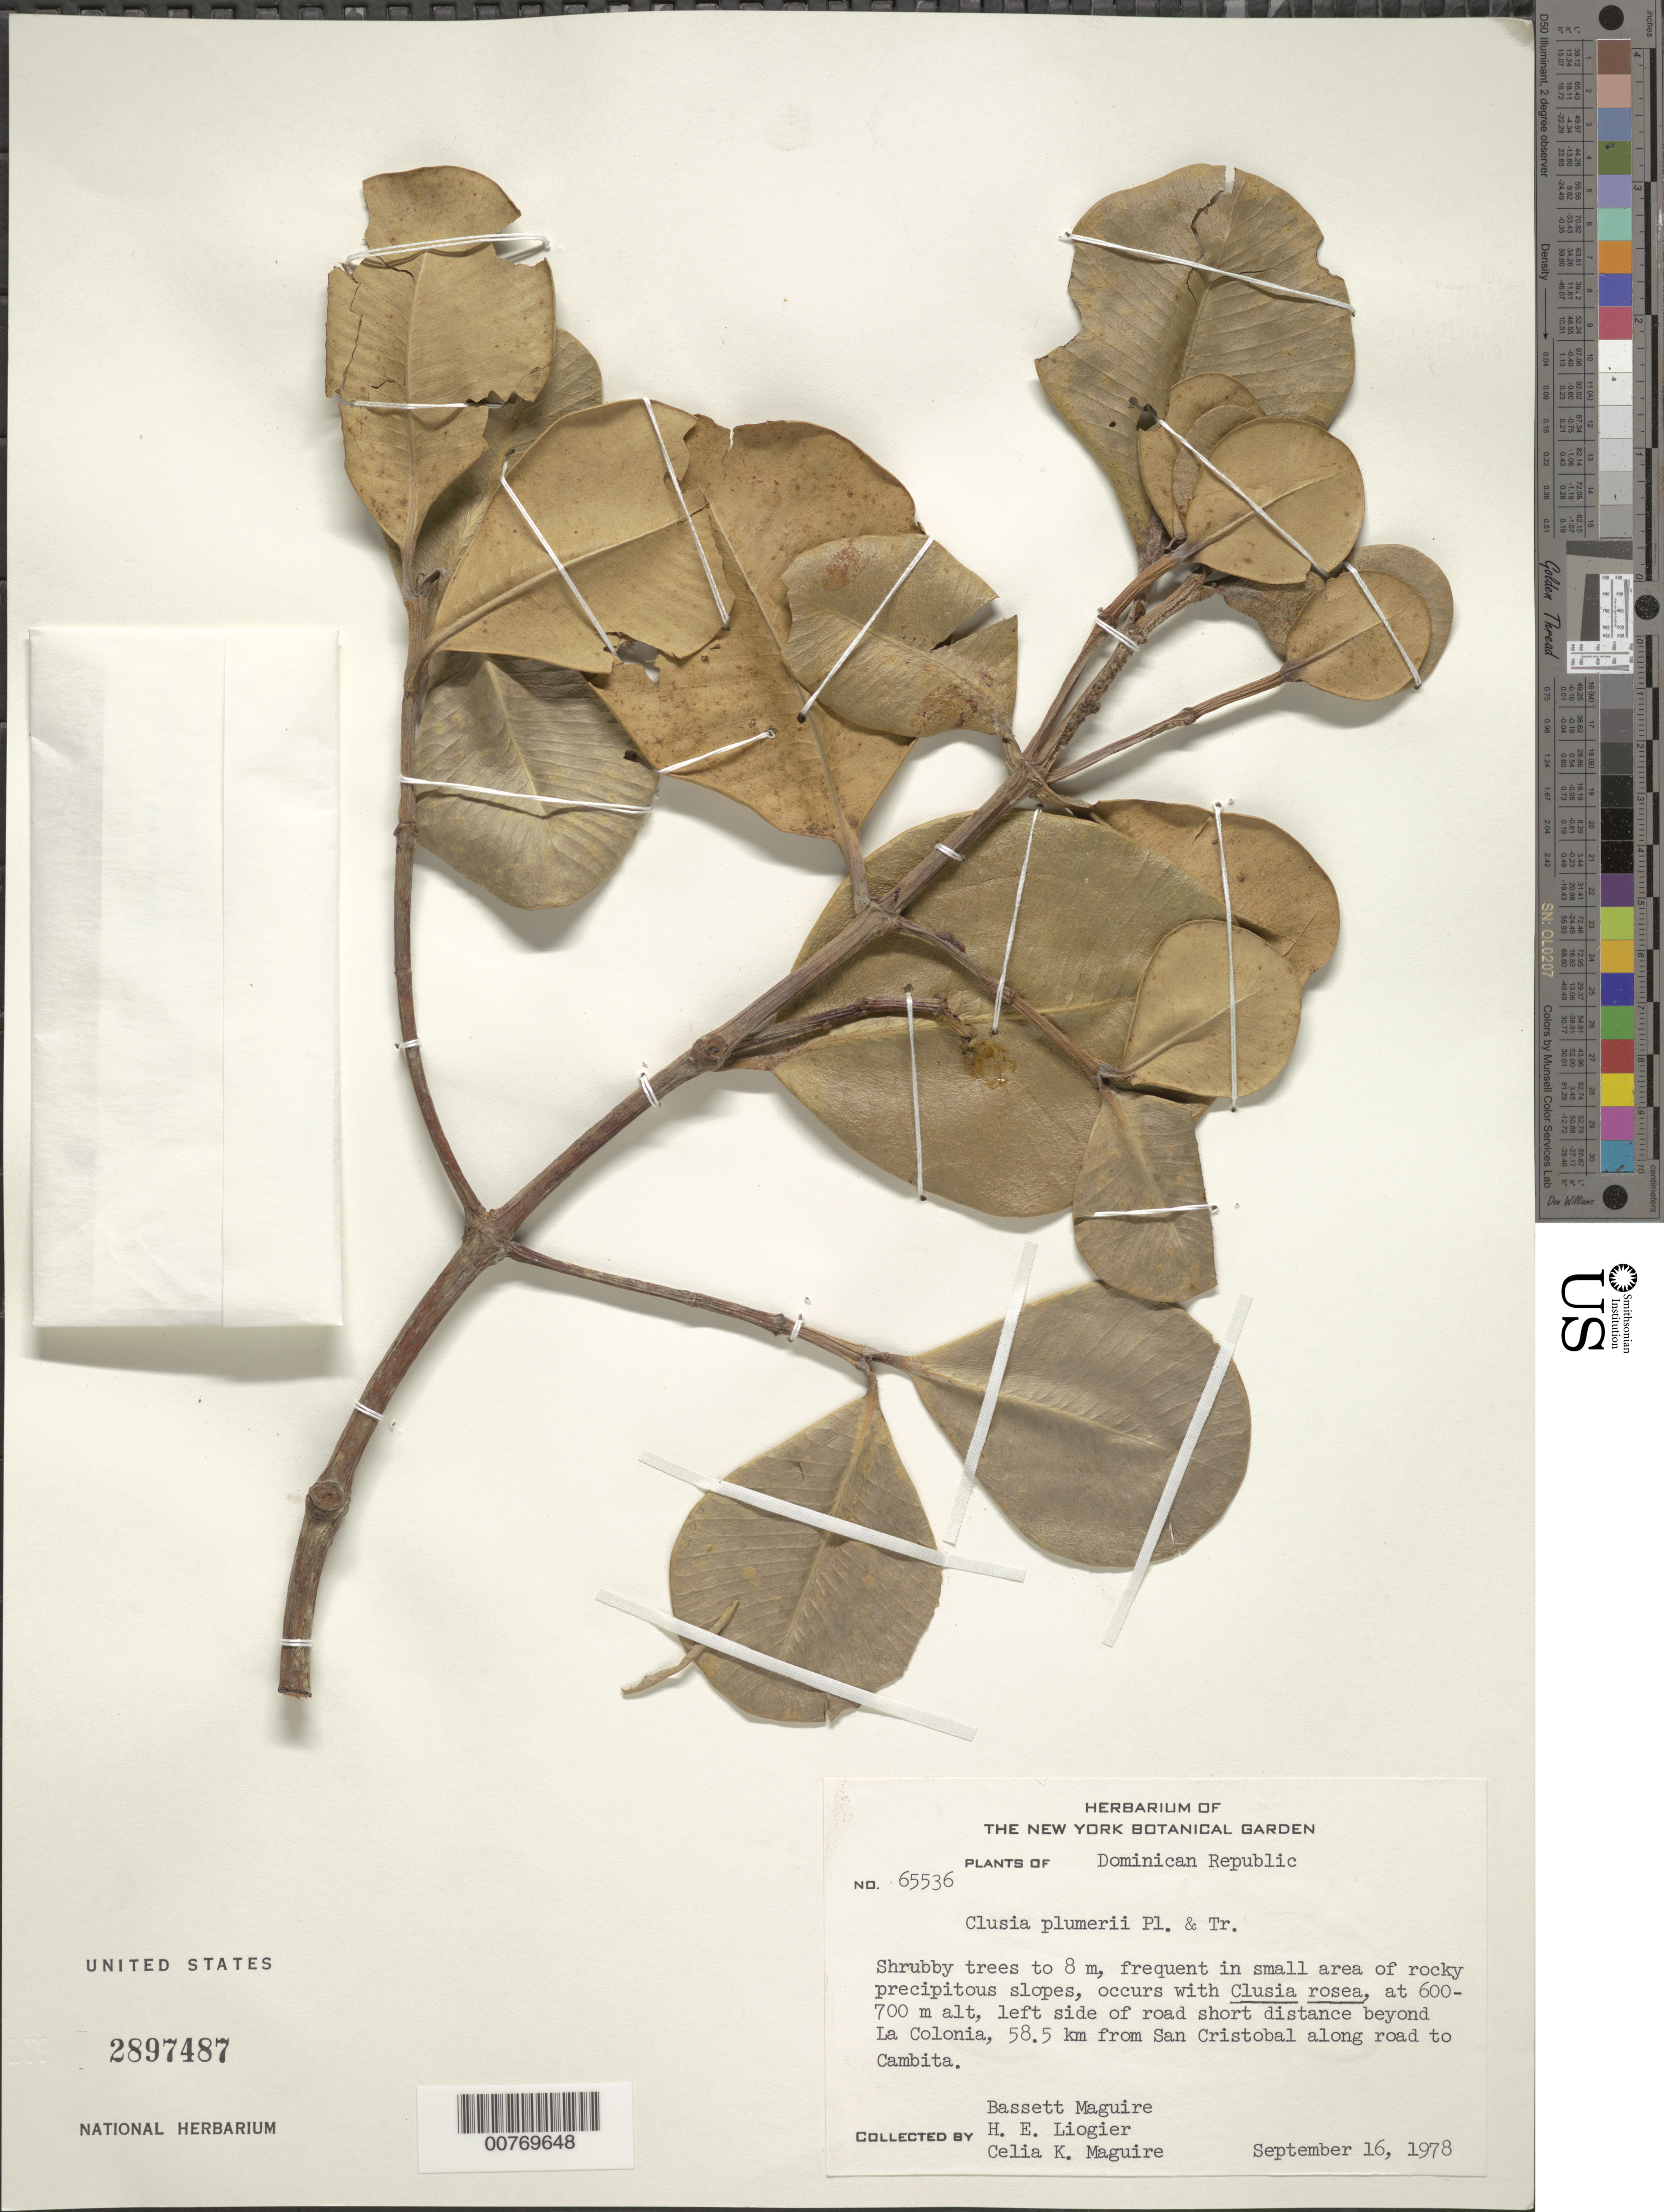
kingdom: Plantae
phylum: Tracheophyta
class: Magnoliopsida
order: Malpighiales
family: Clusiaceae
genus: Clusia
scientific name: Clusia plumerii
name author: Planch. & Triana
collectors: B. Maguire, A. H. Liogier & C. K. Maguire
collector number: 65536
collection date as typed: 16 Sep 1978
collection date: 1978-09-16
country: Dominican Republic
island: Hispaniola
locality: La Colonia, 58.5 km from San Cristobal along road to Cambita.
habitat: Small area of rocky precipitous slopes, occurs with Clusia rosea, left side of road short distance beyond La Colonia.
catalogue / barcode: US 2897487